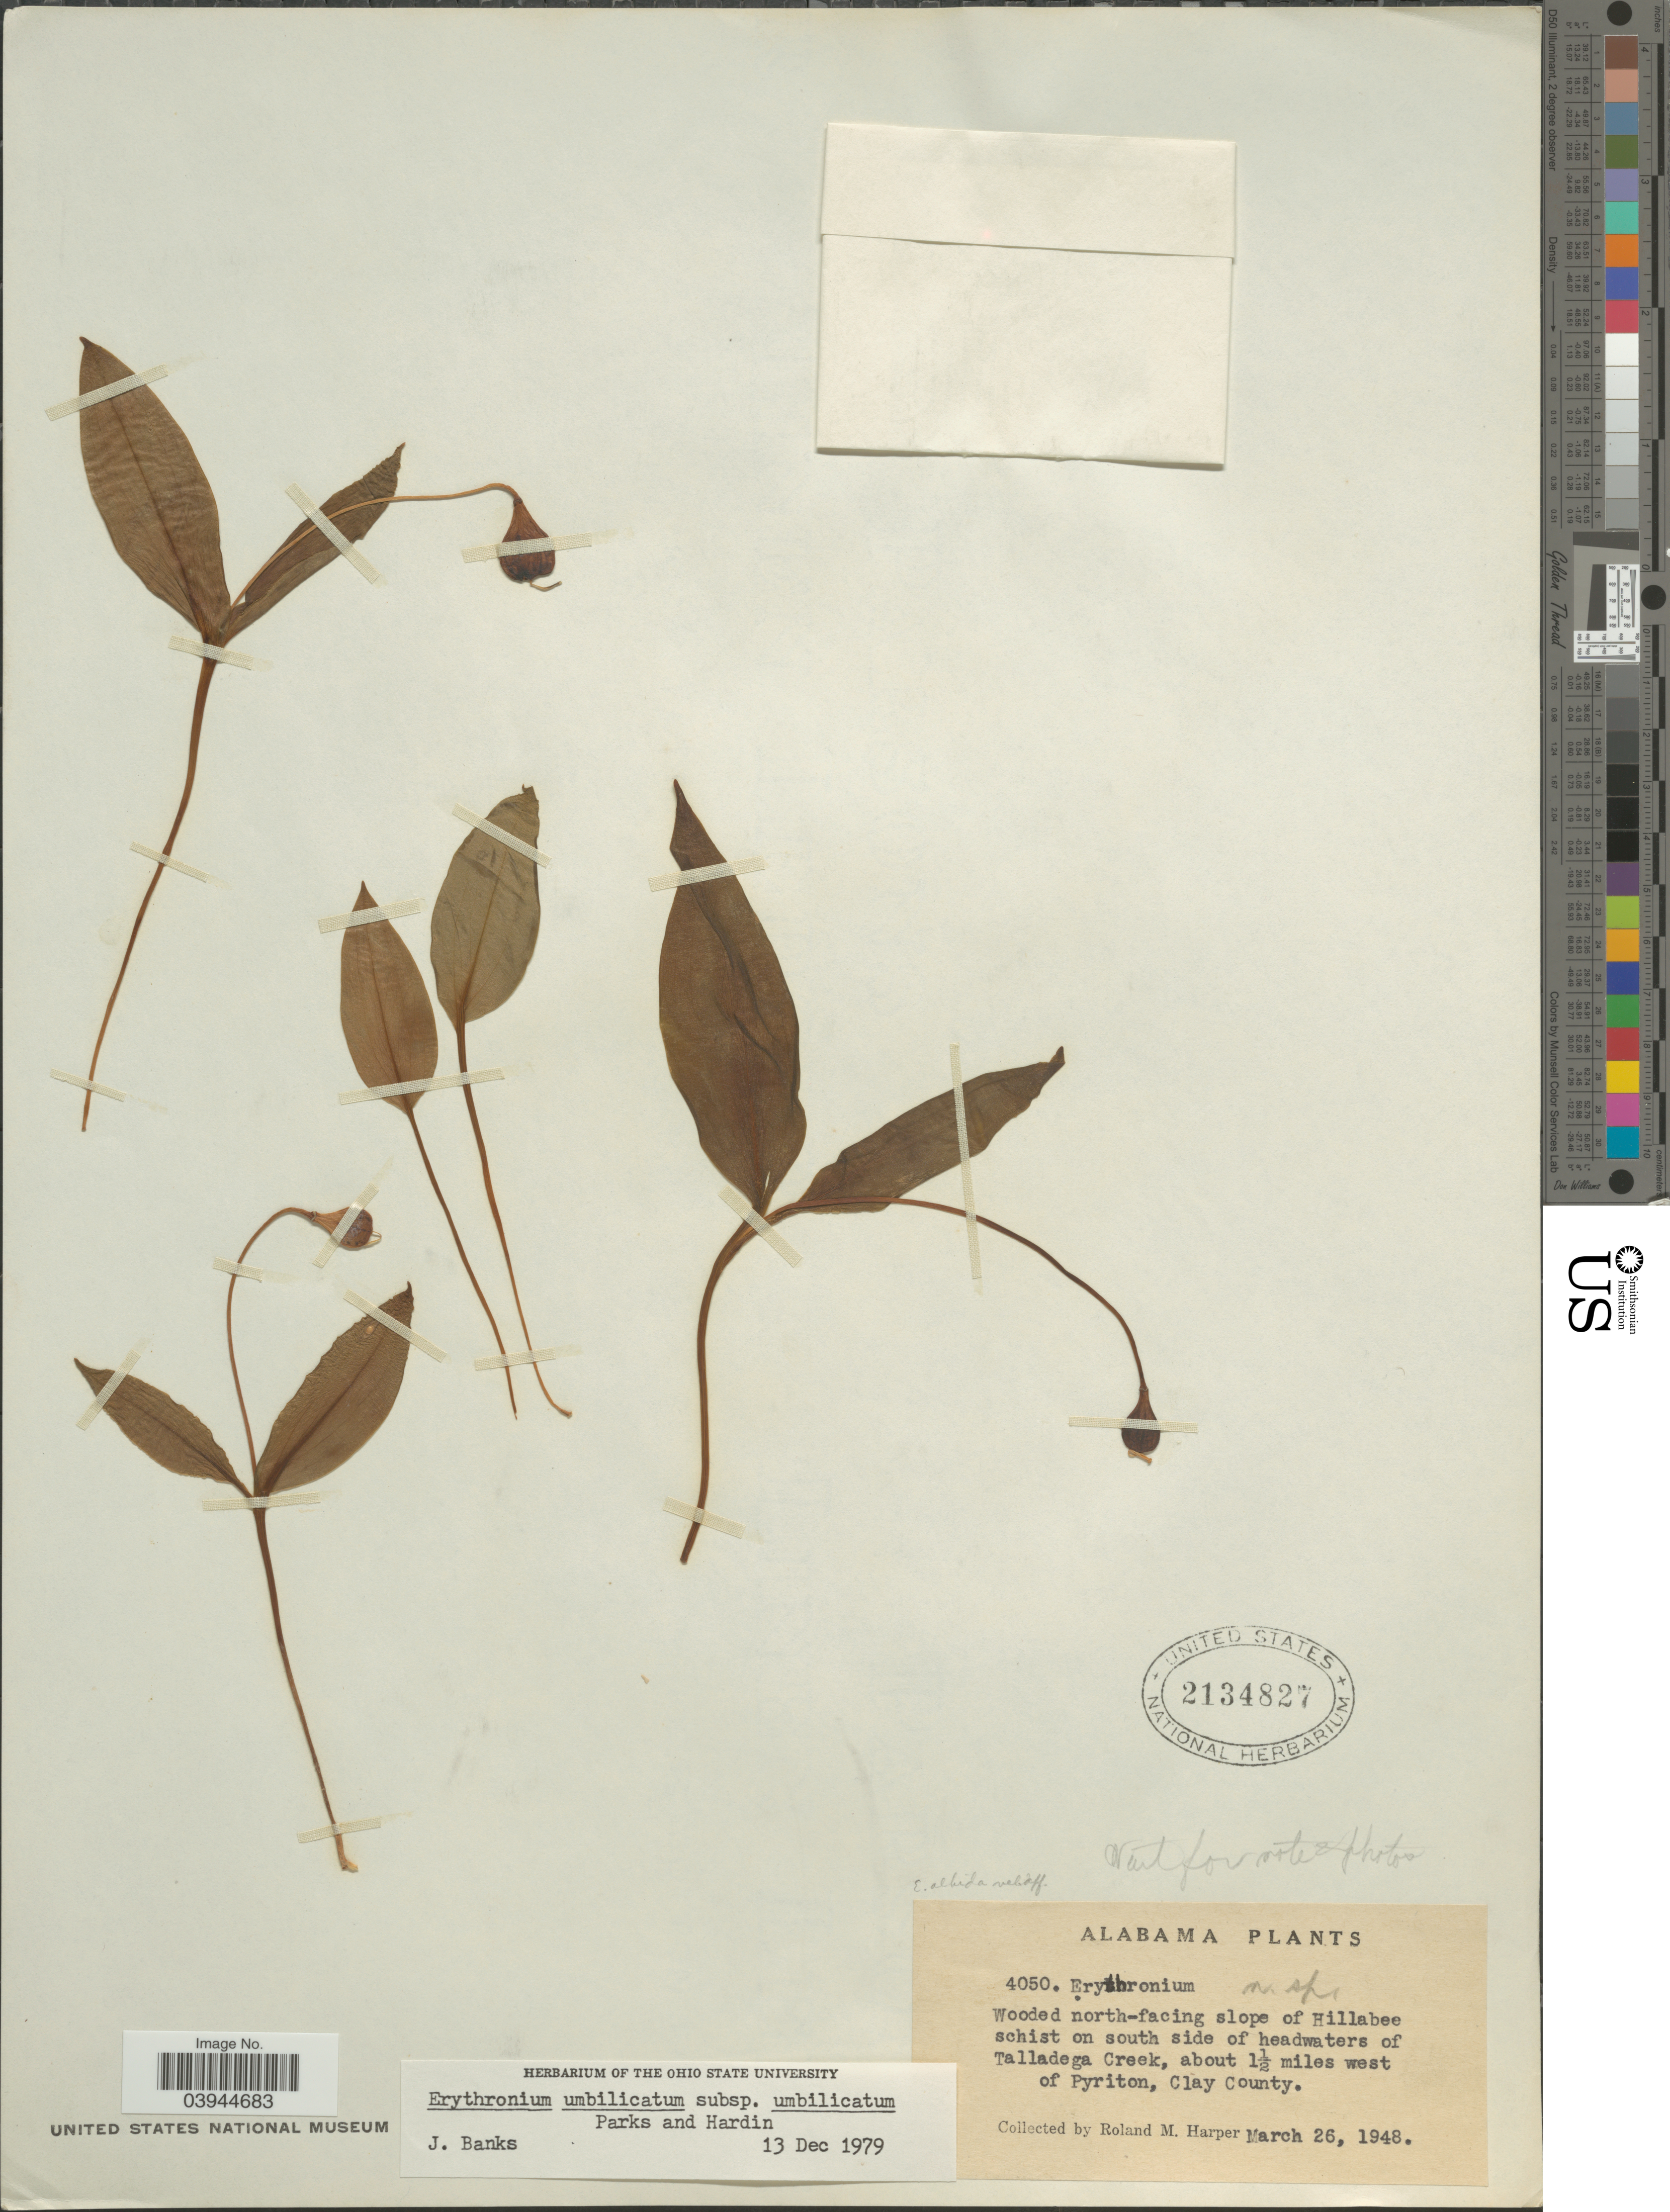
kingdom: Plantae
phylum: Tracheophyta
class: Liliopsida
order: Liliales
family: Liliaceae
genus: Erythronium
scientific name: Erythronium umbilicatum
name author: C.R. Parks & Hardin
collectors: R. M. Harper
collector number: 4050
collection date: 1948-03-25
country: United States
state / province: Alabama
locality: Wooded north-facing slope of Hillabee schist on south side of headwaters of Talladega Creek, about 1½ miles west of Pyriton, Clay County.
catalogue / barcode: US 2134827